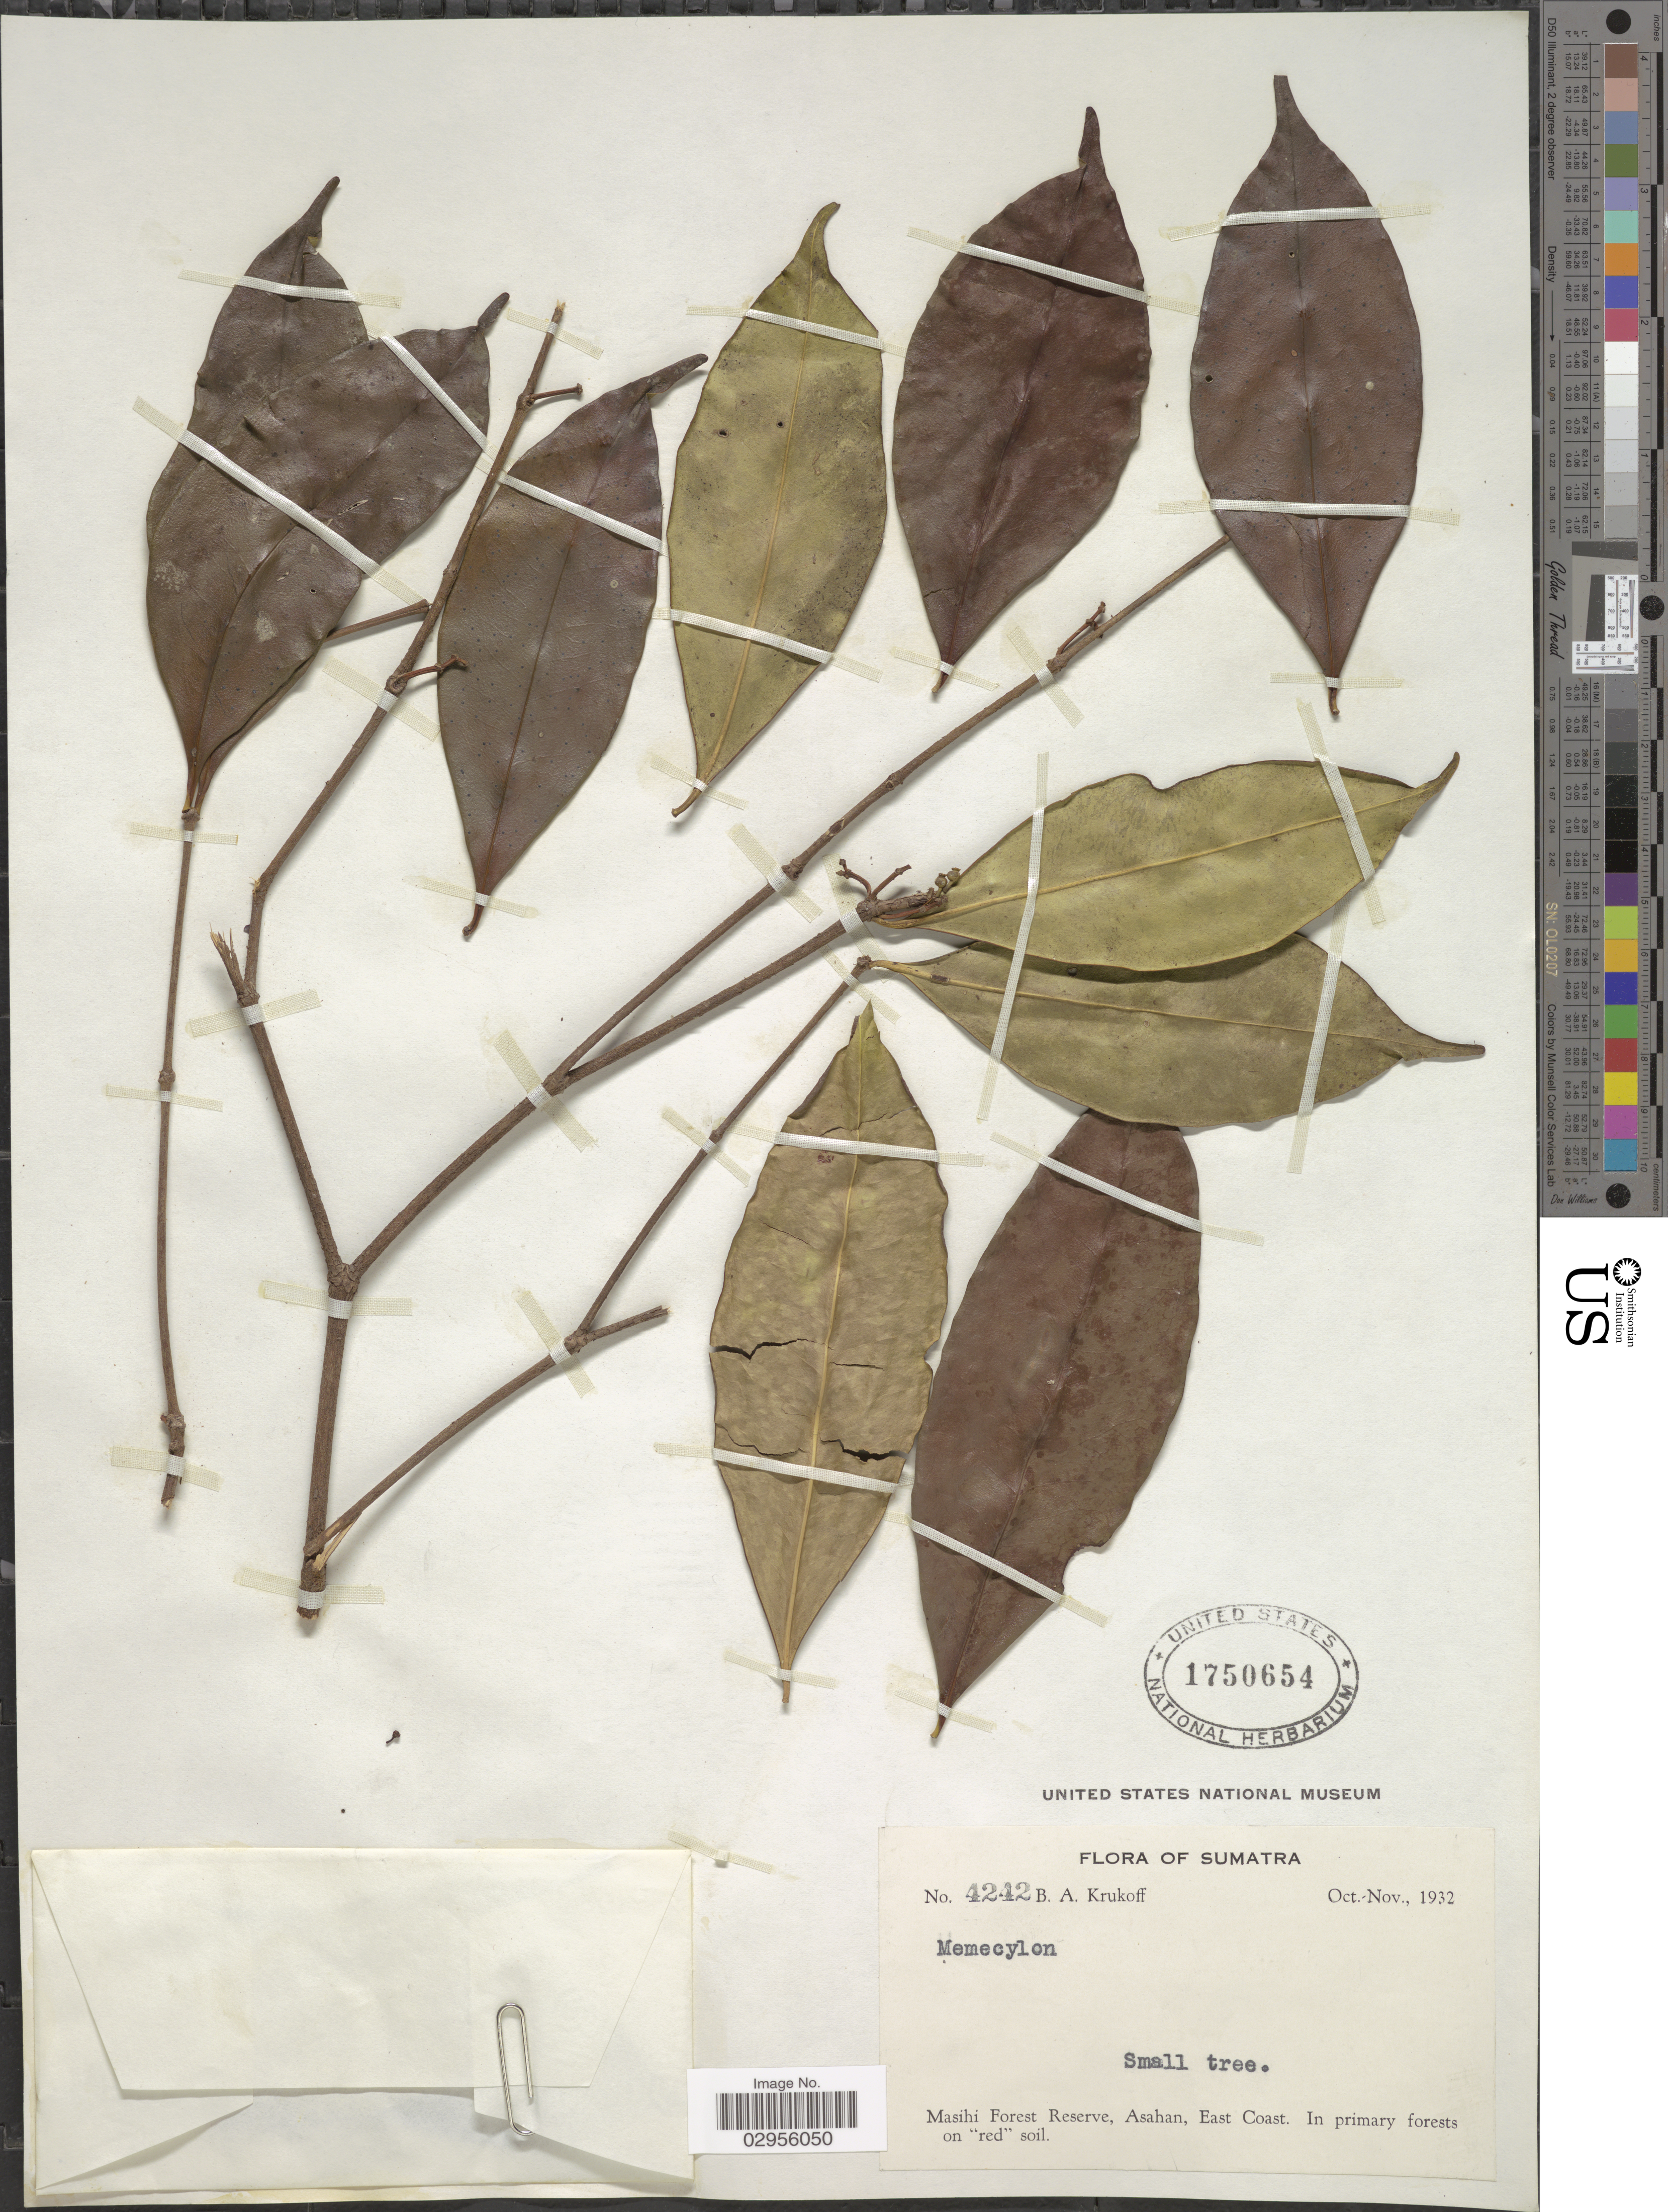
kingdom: Plantae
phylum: Tracheophyta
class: Magnoliopsida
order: Myrtales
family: Melastomataceae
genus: Memecylon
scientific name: Memecylon sp.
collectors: B. A. Krukoff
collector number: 4242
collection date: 1932-10/1932-11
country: Indonesia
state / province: Sumatra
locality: Masihi Forest Reserve, Asahan, East Coast.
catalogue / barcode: US 1750654